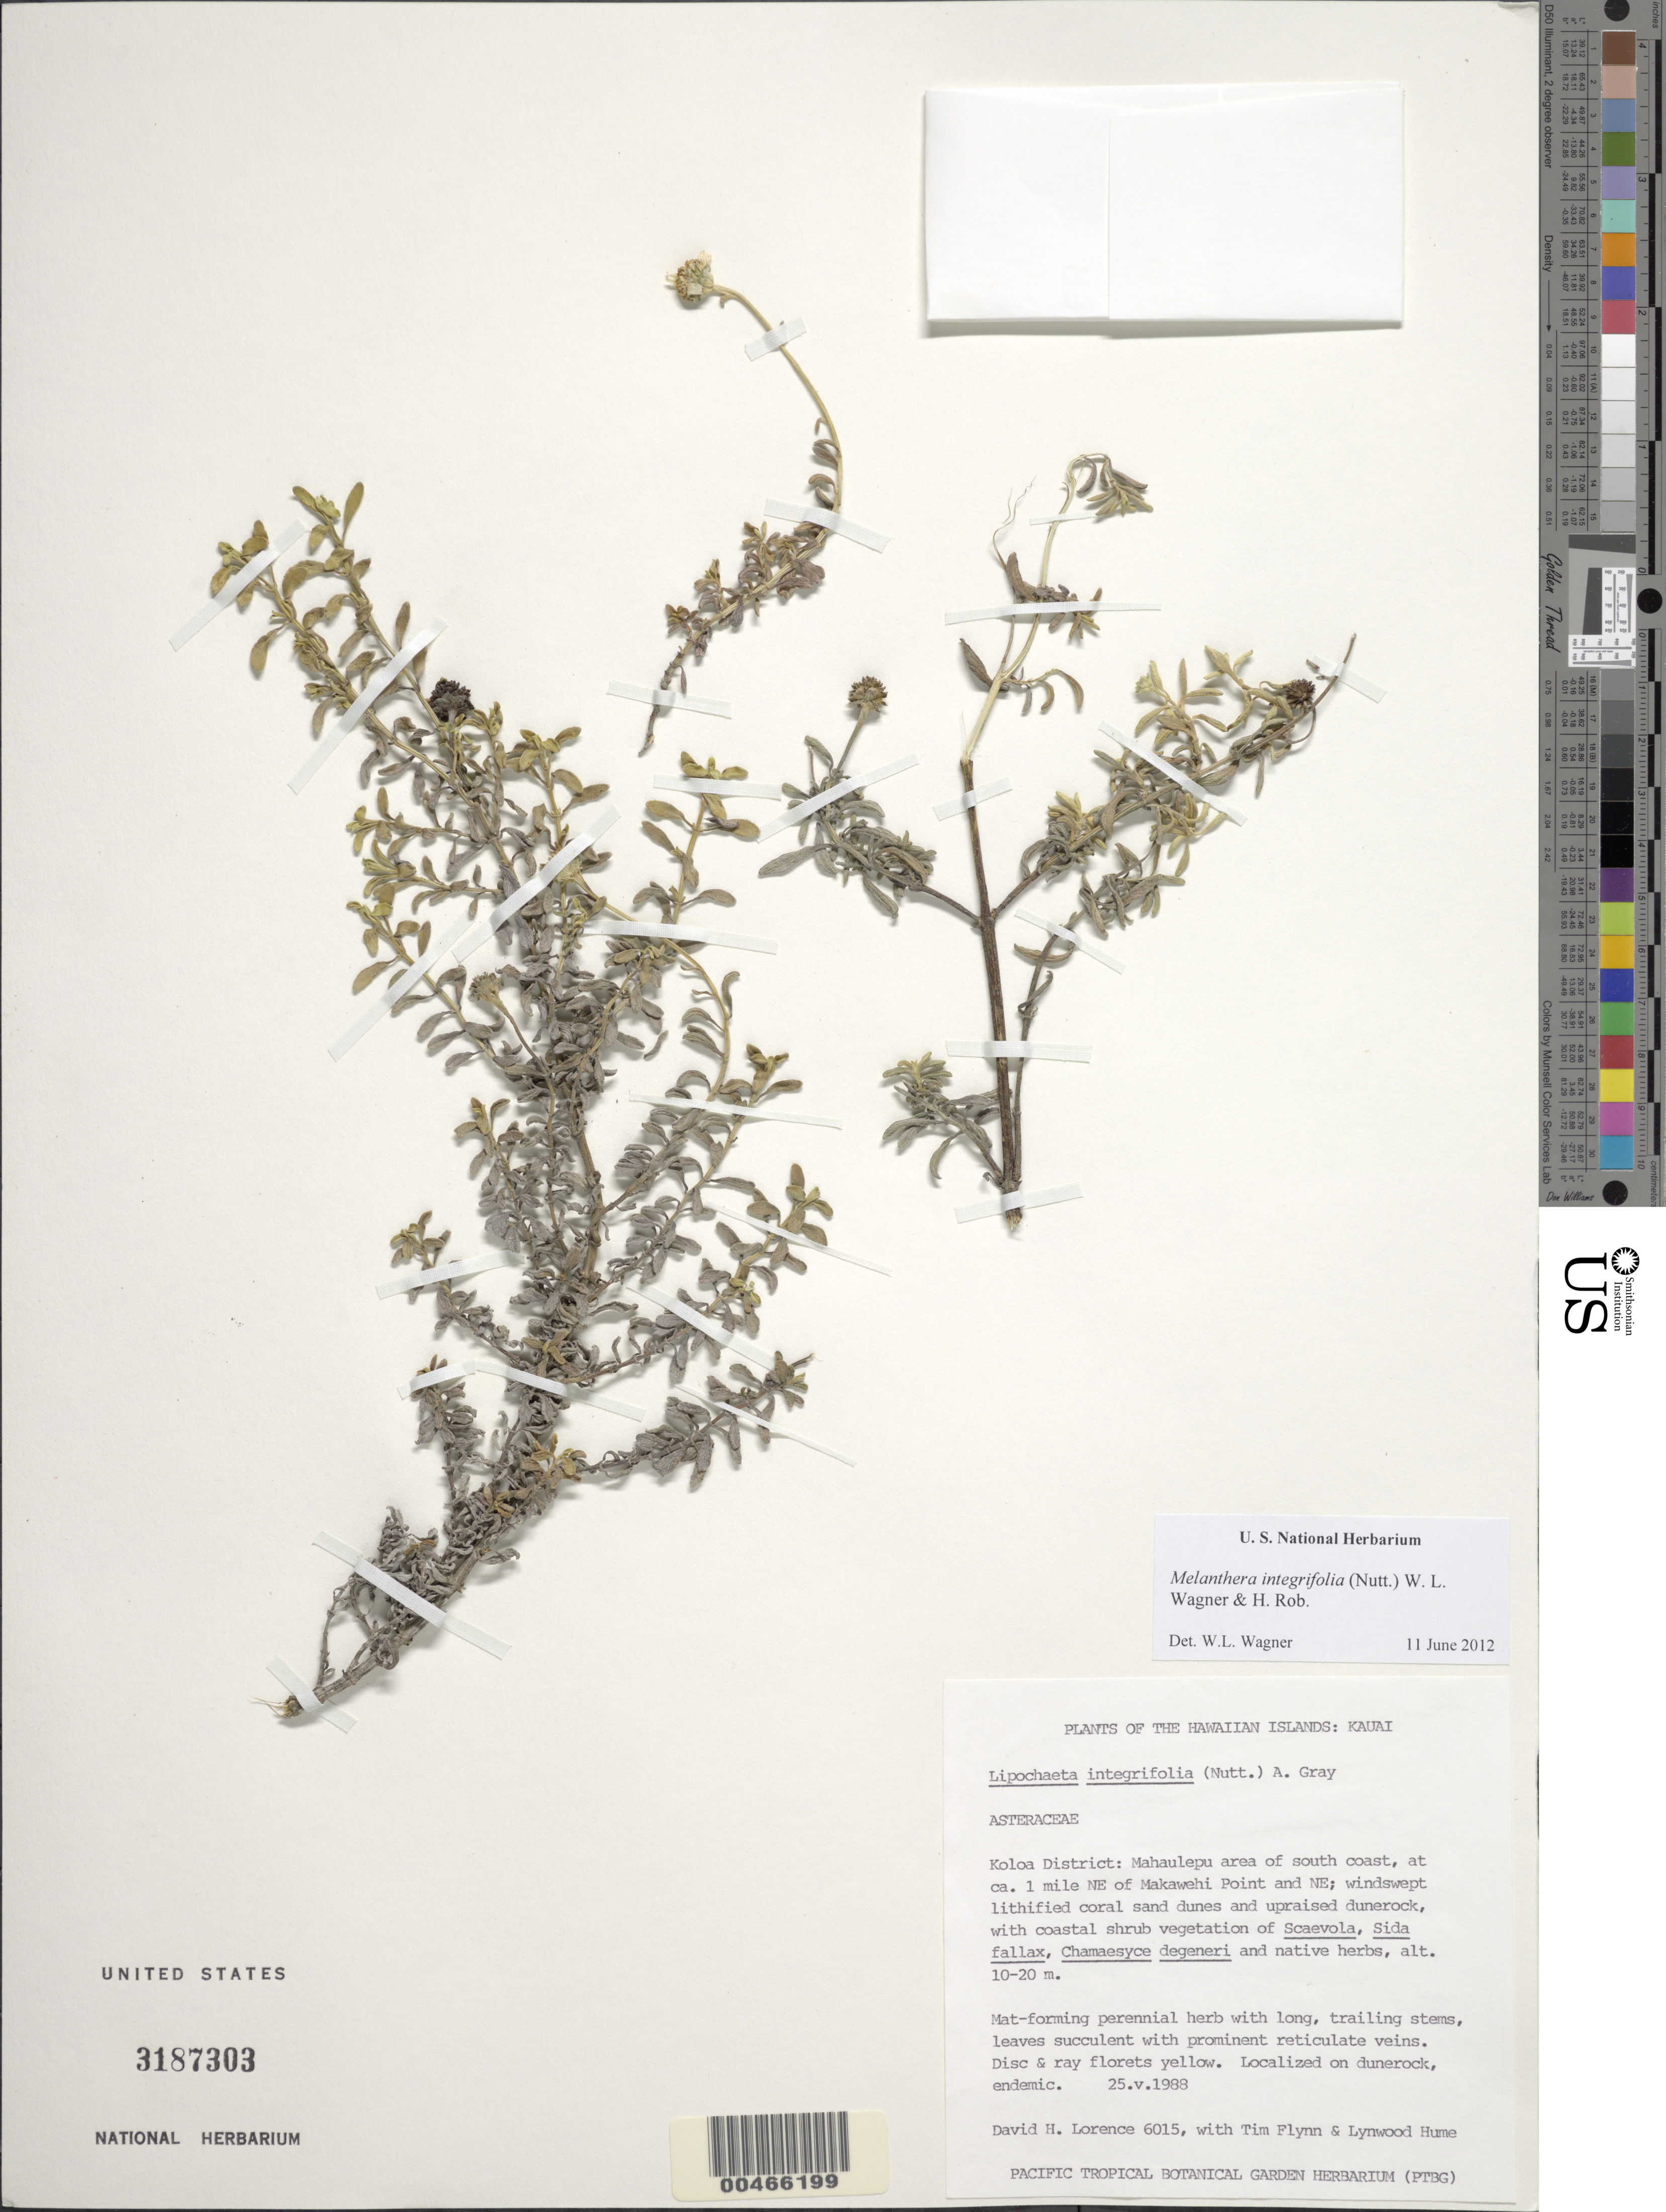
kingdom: Plantae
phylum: Tracheophyta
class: Magnoliopsida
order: Asterales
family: Asteraceae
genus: Wollastonia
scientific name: Wollastonia integrifolia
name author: (Nutt.) Orchard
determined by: Wagner, W. L., (BOT), Smithsonian Institution - National Museum of Natural History (UNITED STATES)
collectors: D. Lorence, T. W. Flynn & L. Hume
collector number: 6015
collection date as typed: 25 May 1988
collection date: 1988-05-25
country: United States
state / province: Hawaii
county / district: Kauai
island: Kaua'i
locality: Koloa District: Mahaulepu area of S coast, at ca. 1 mi NE of Makawehi Point and NE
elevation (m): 10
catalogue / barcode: US 3187303